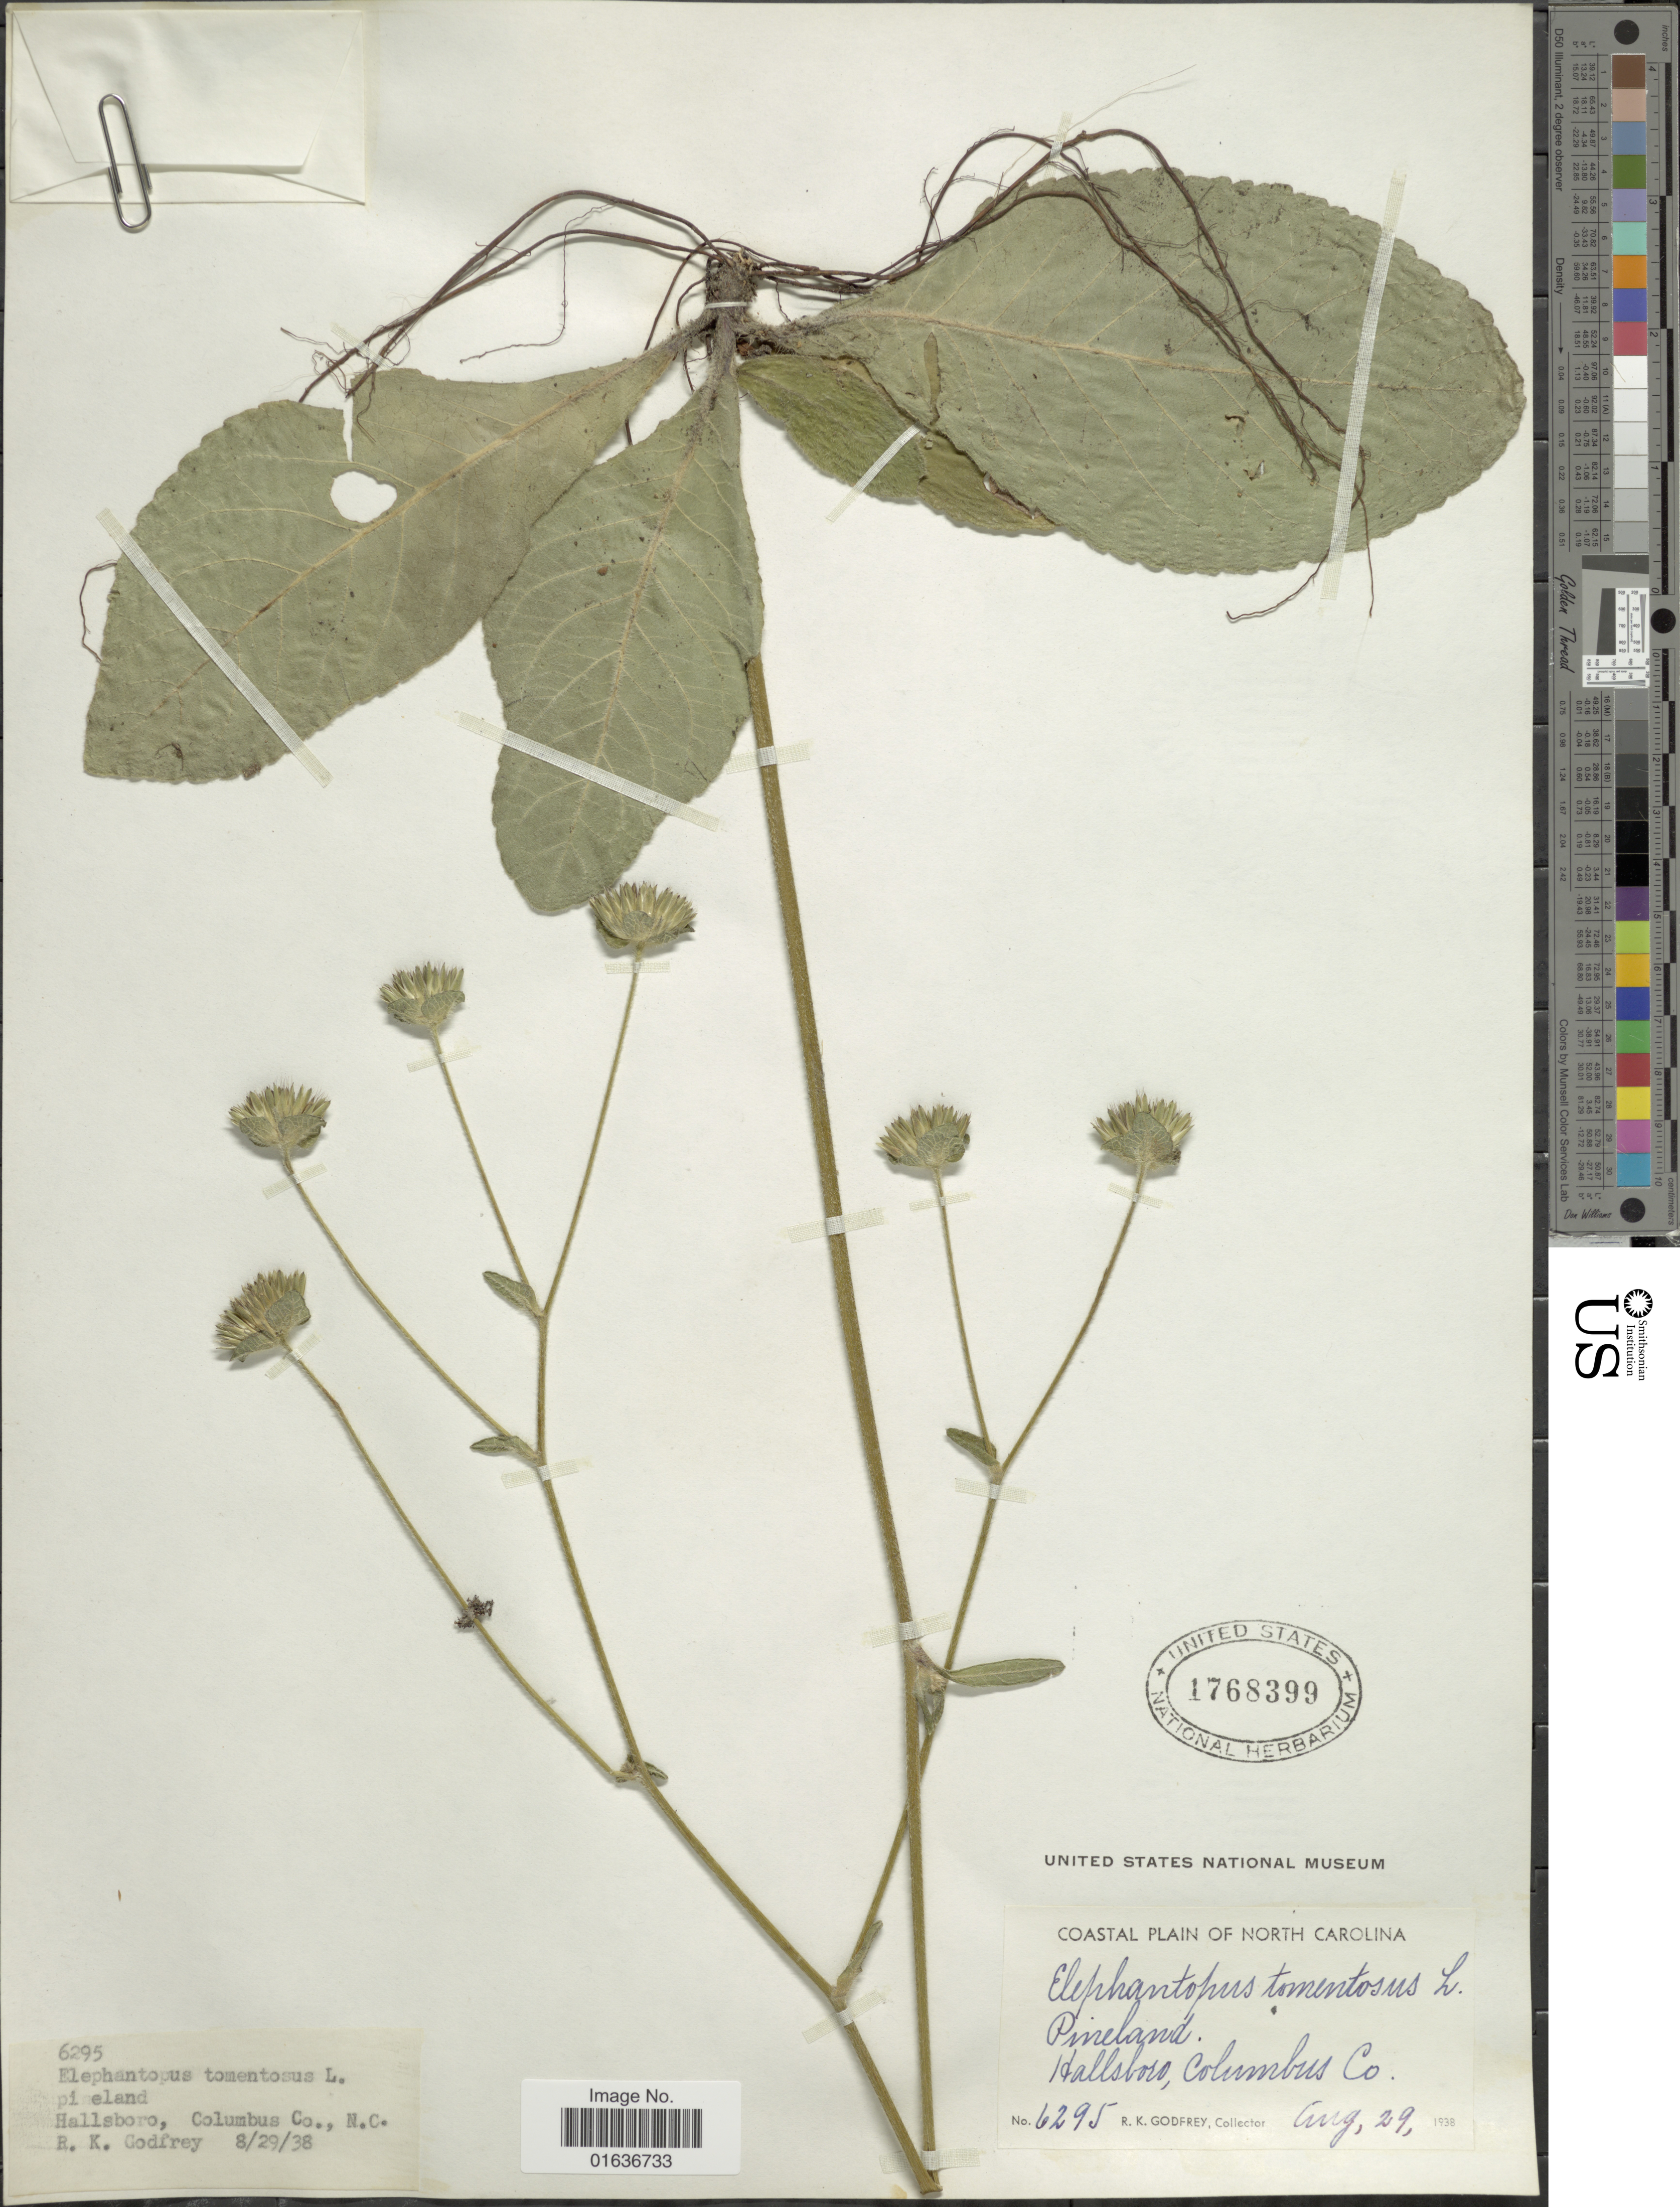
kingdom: Plantae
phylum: Tracheophyta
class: Magnoliopsida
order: Asterales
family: Asteraceae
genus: Elephantopus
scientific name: Elephantopus tomentosus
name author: L.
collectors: R. K. Godfrey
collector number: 6295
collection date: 1938-08-29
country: United States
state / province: North Carolina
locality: Pineland, Hallsboro, Colombus Co.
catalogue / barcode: US 1768399